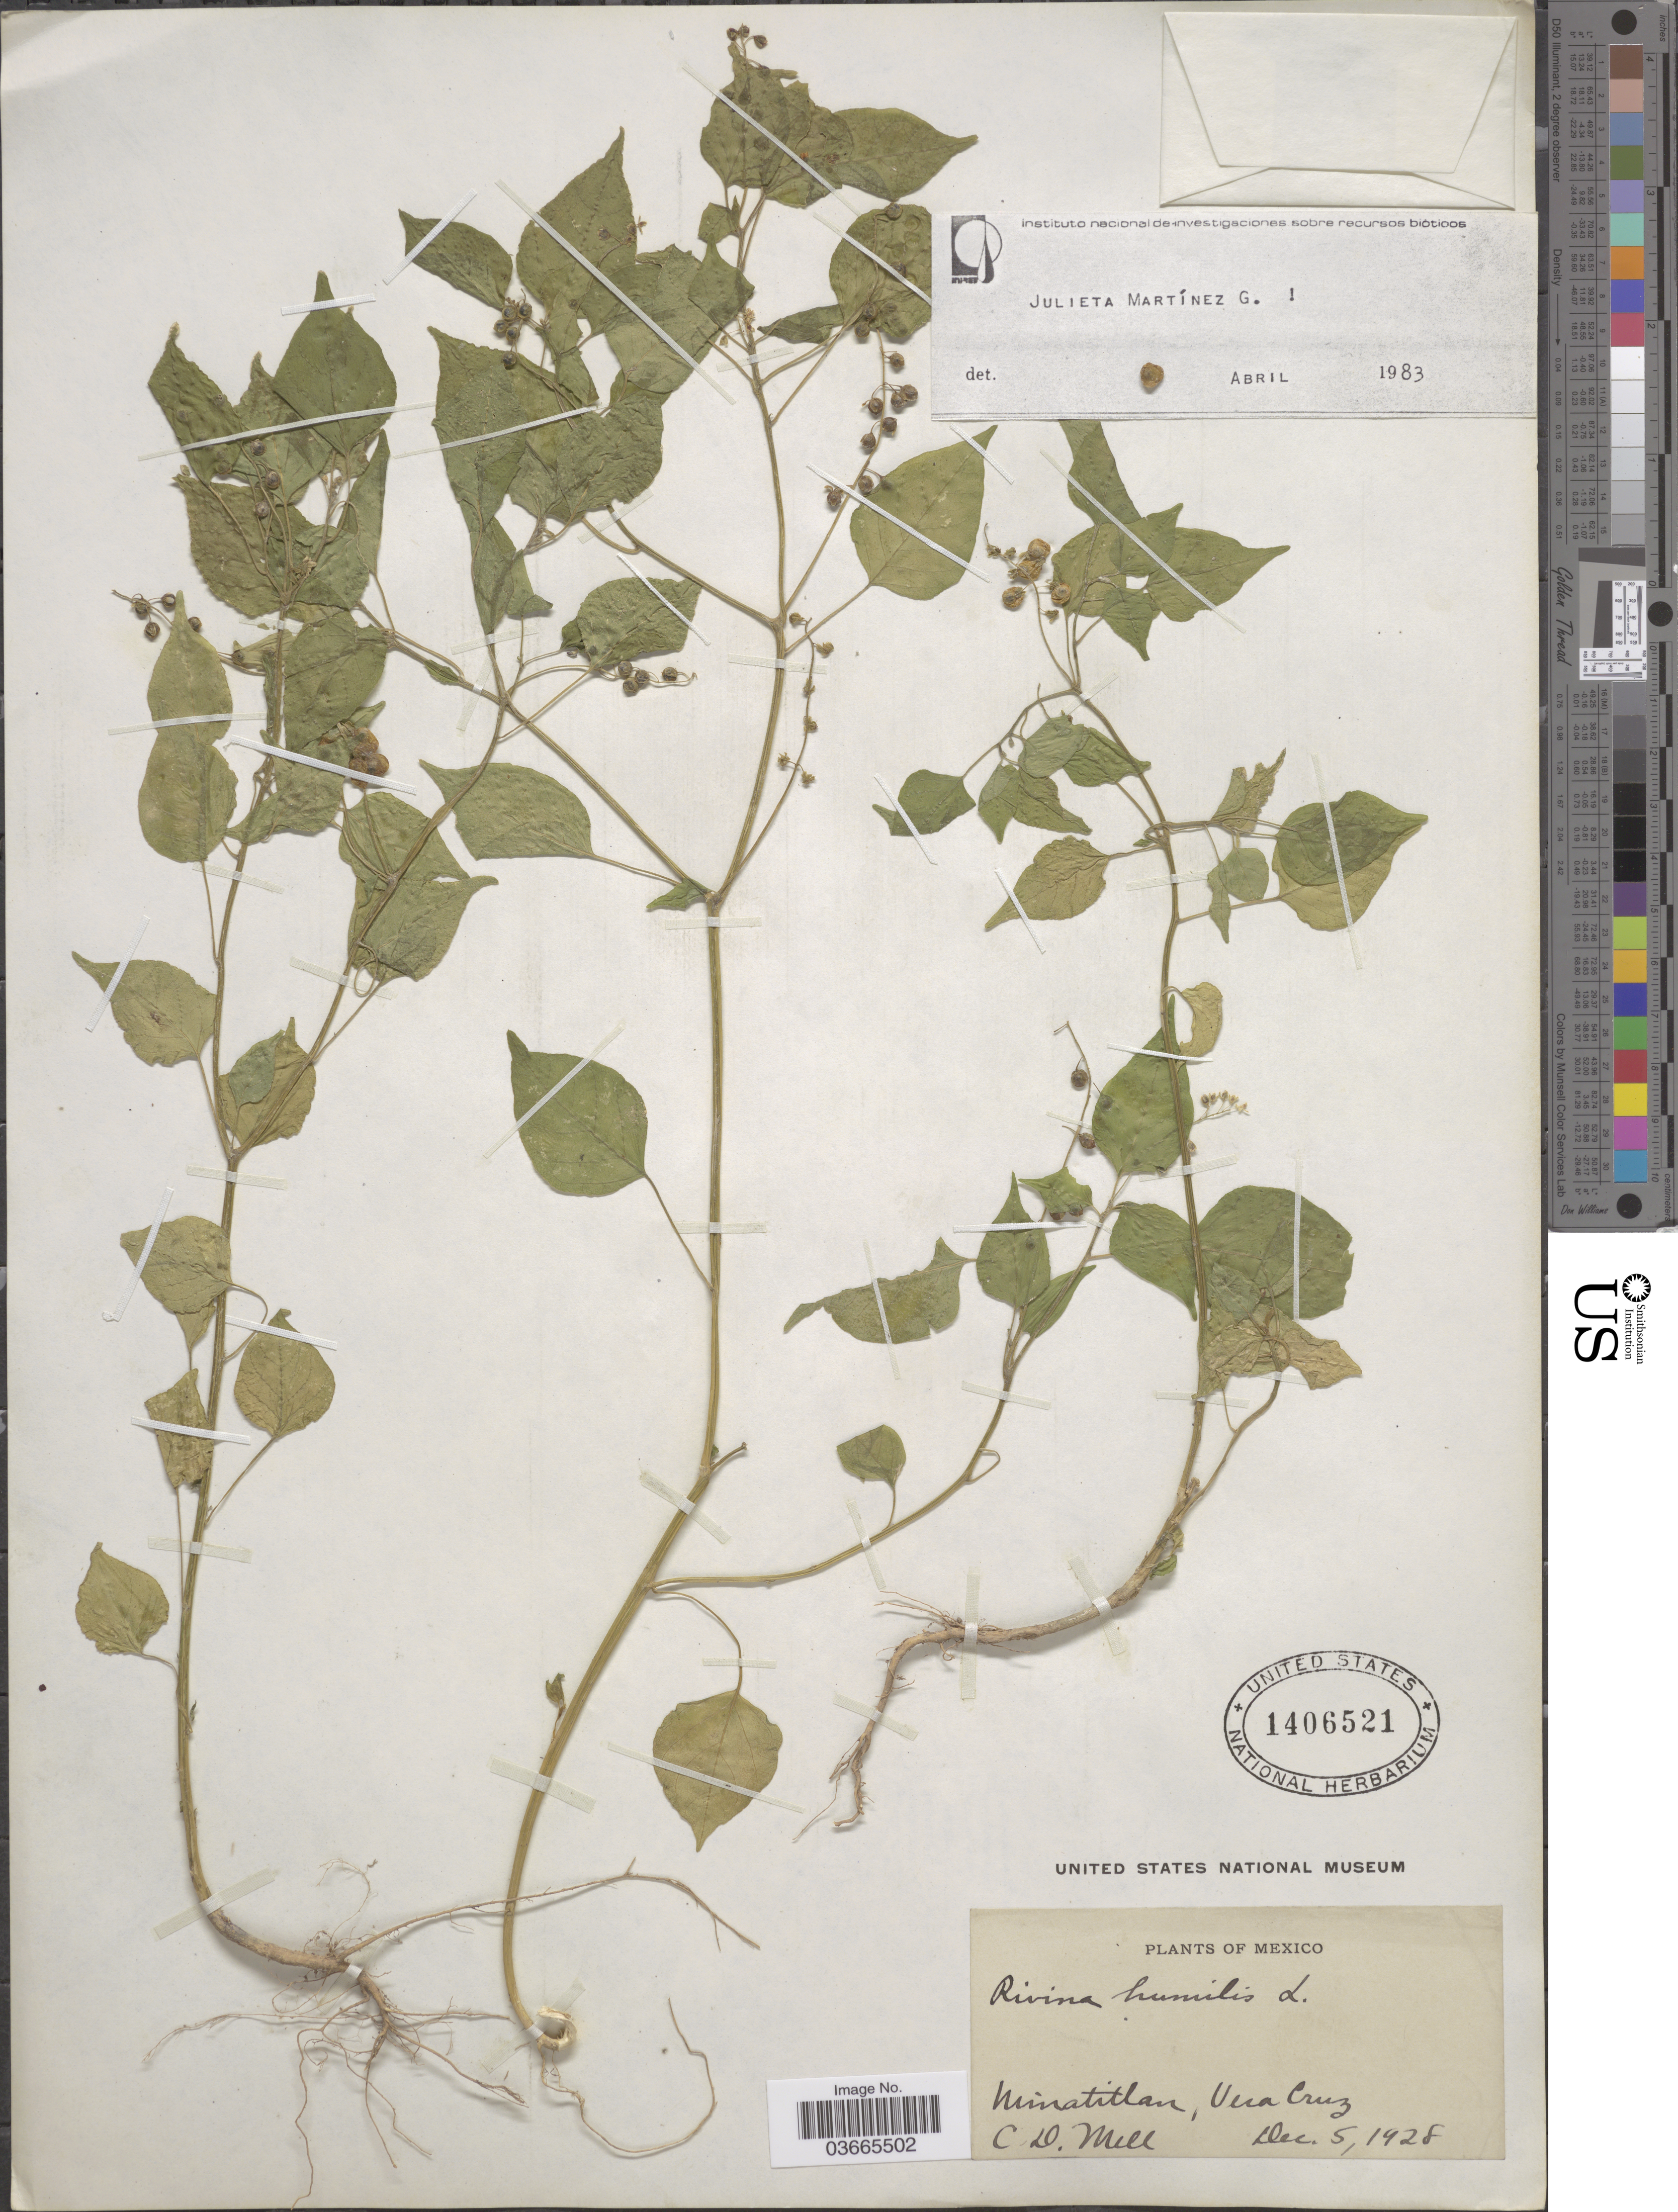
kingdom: Plantae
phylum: Tracheophyta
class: Magnoliopsida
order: Caryophyllales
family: Phytolaccaceae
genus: Rivina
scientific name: Rivina humilis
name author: L.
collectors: C. D. Mell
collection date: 1928-12-05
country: Mexico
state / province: Veracruz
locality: Minatitlan, Vera Cruz.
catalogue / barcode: US 1406521